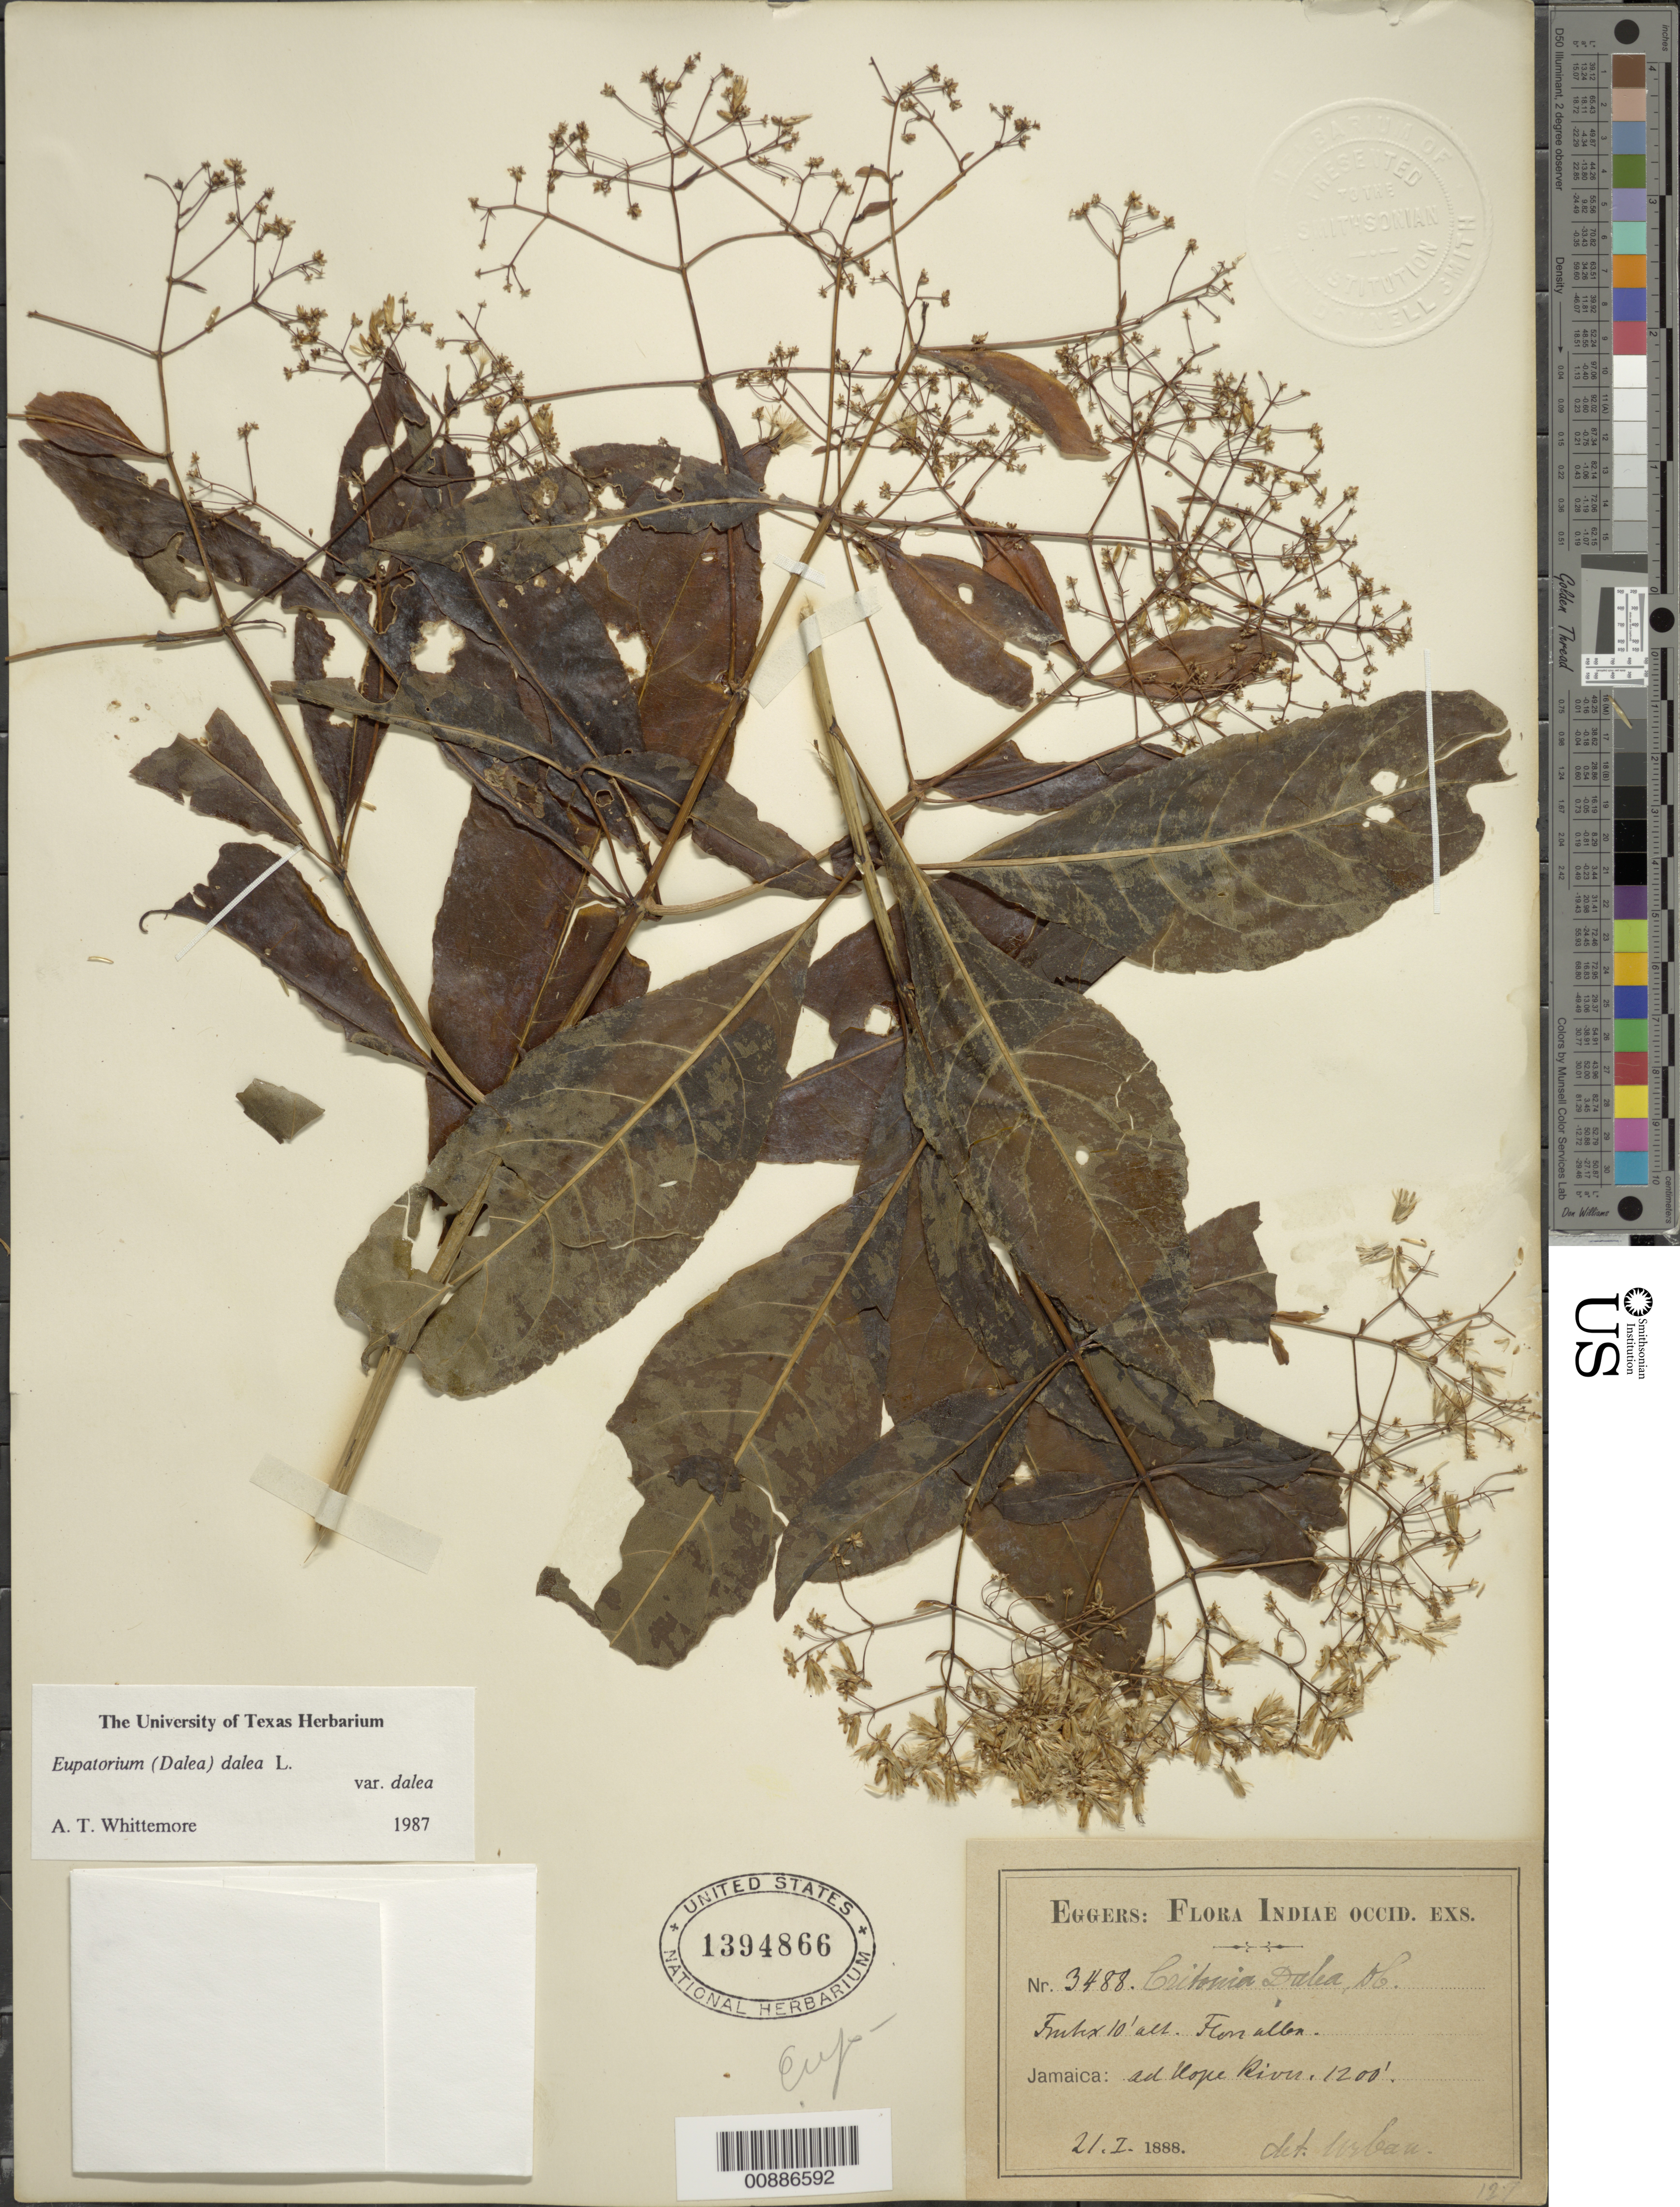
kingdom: Plantae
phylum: Tracheophyta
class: Magnoliopsida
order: Asterales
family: Asteraceae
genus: Critonia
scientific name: Critonia dalea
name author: DC.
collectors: H. F. A. von Eggers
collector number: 3488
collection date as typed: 21 Jan 1888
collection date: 1888-01-21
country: Jamaica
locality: Ad Rope River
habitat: Near river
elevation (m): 366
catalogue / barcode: US 1394866